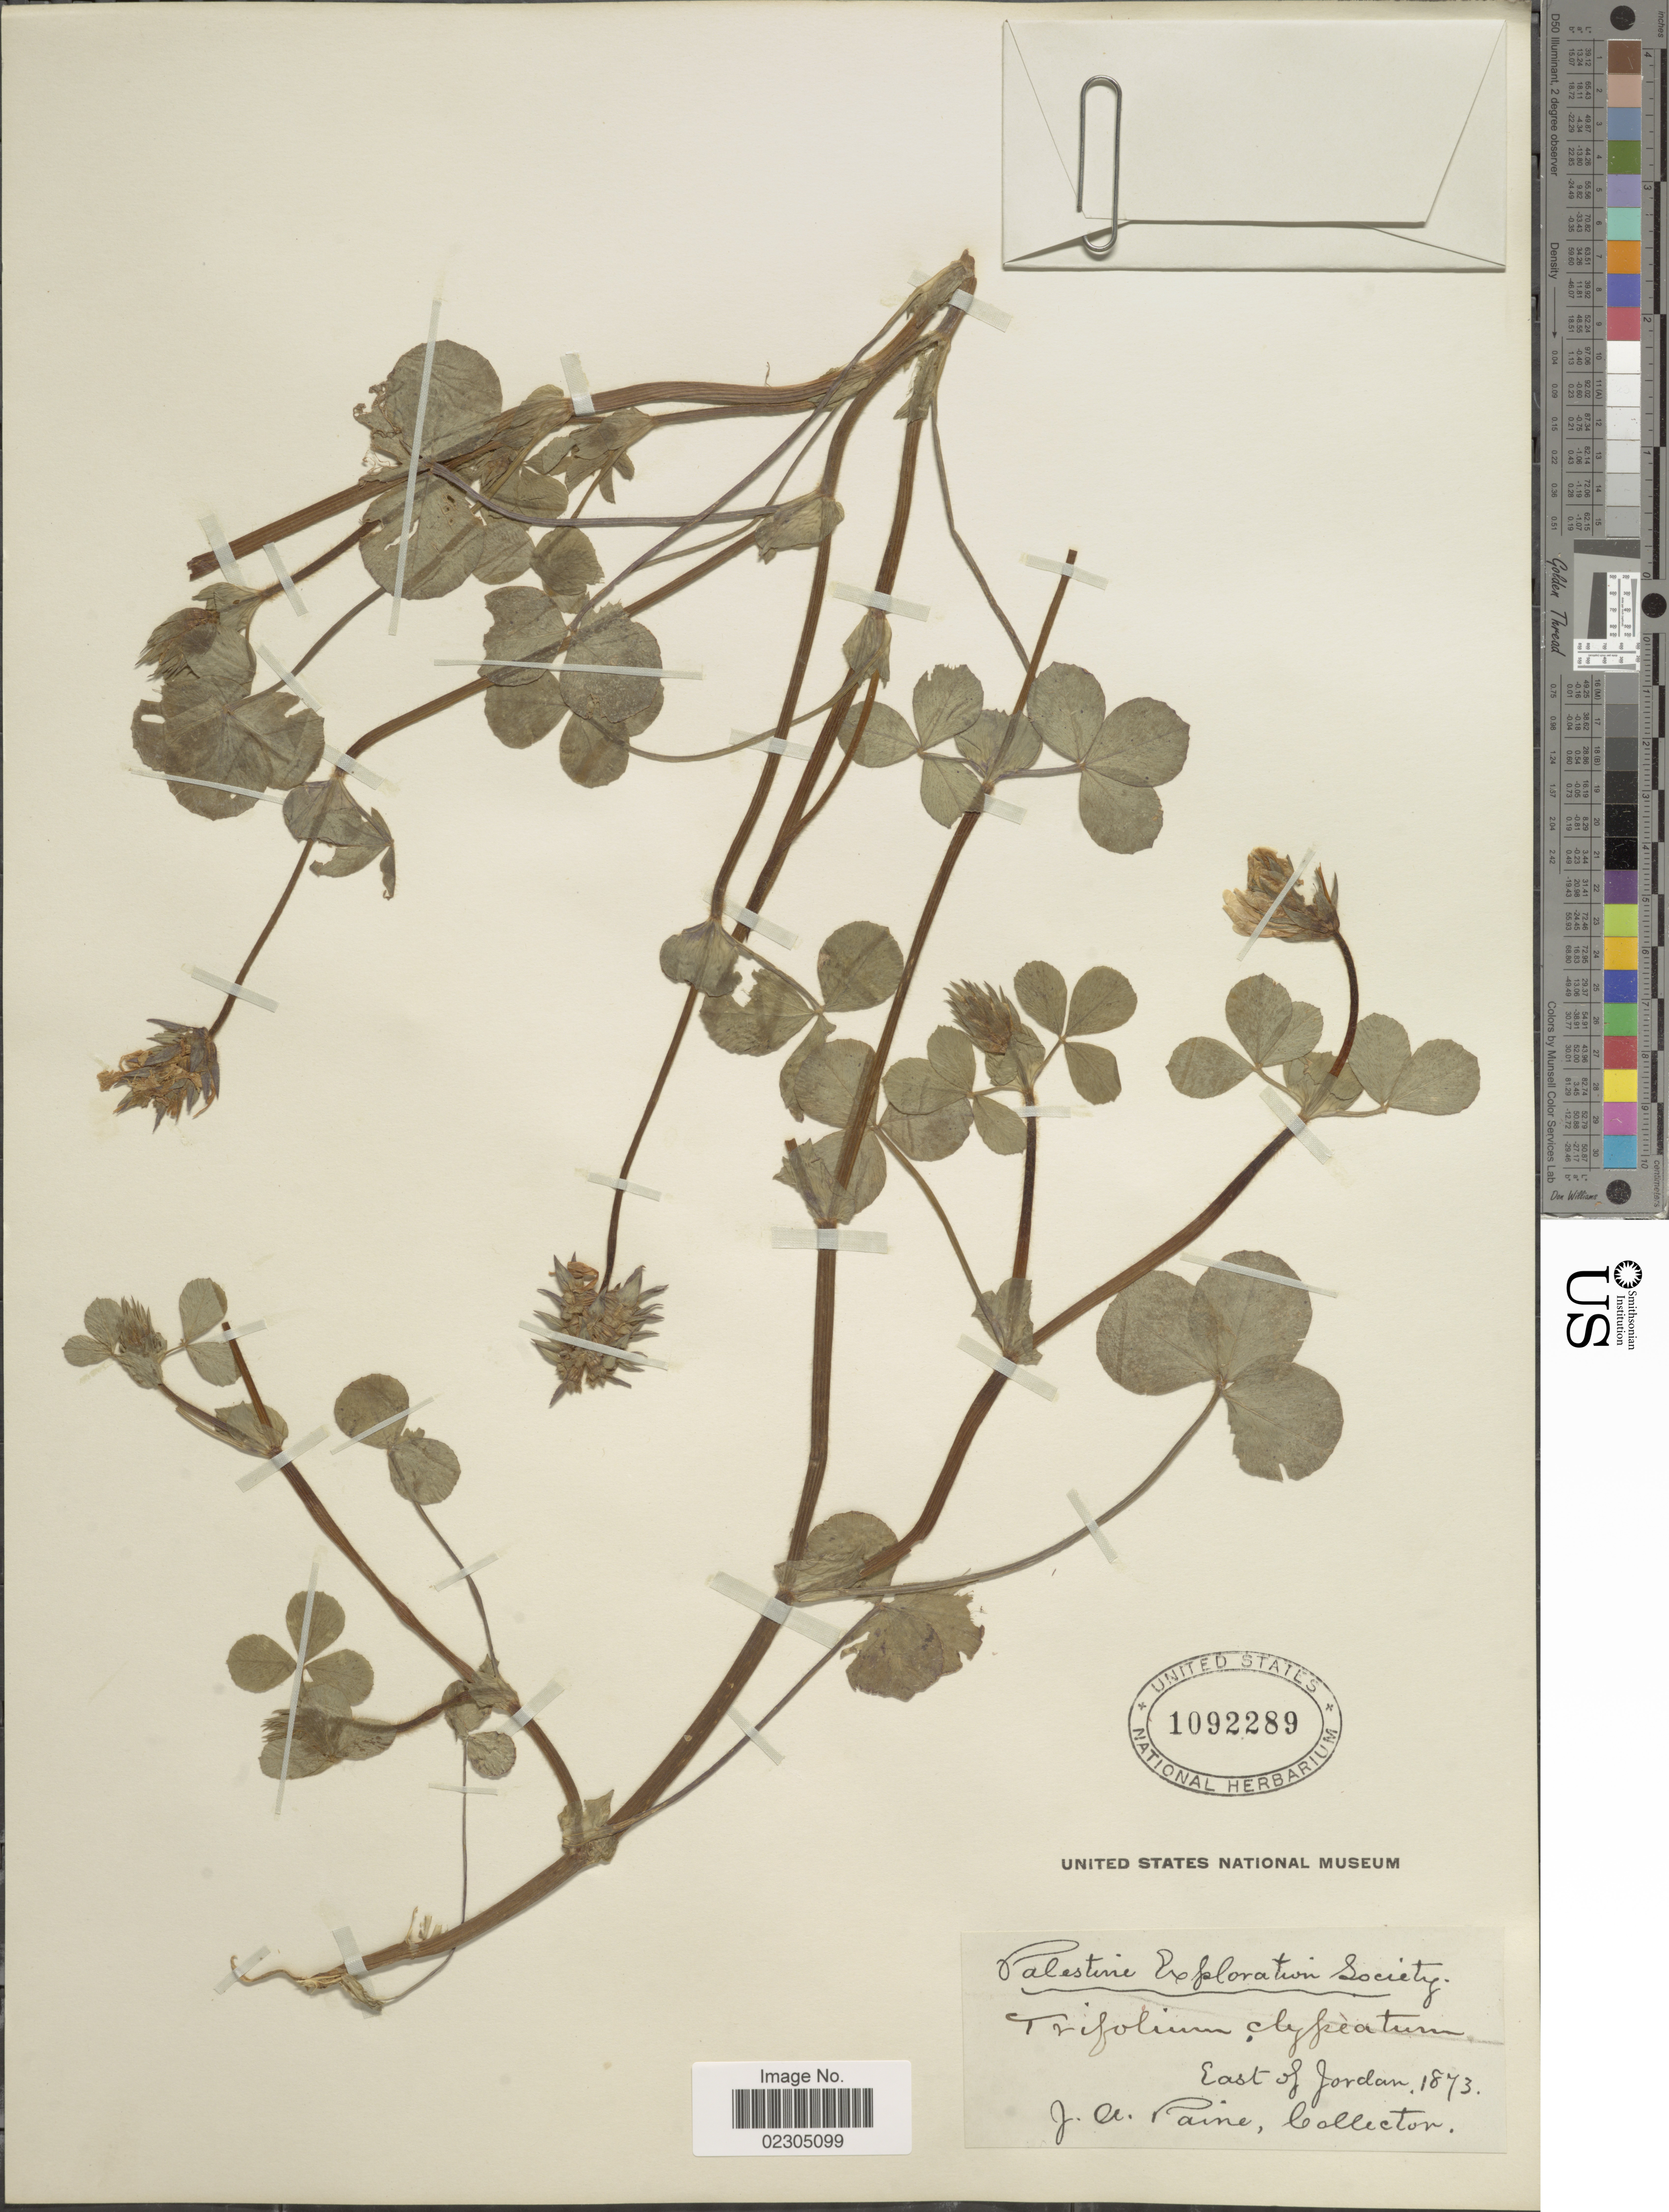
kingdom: Plantae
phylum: Tracheophyta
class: Magnoliopsida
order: Fabales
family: Fabaceae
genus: Trifolium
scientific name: Trifolium clypeatum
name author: L.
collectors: J. A. Paine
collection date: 1873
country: Jordan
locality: Palestin. East of Jordan.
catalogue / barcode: US 1092289